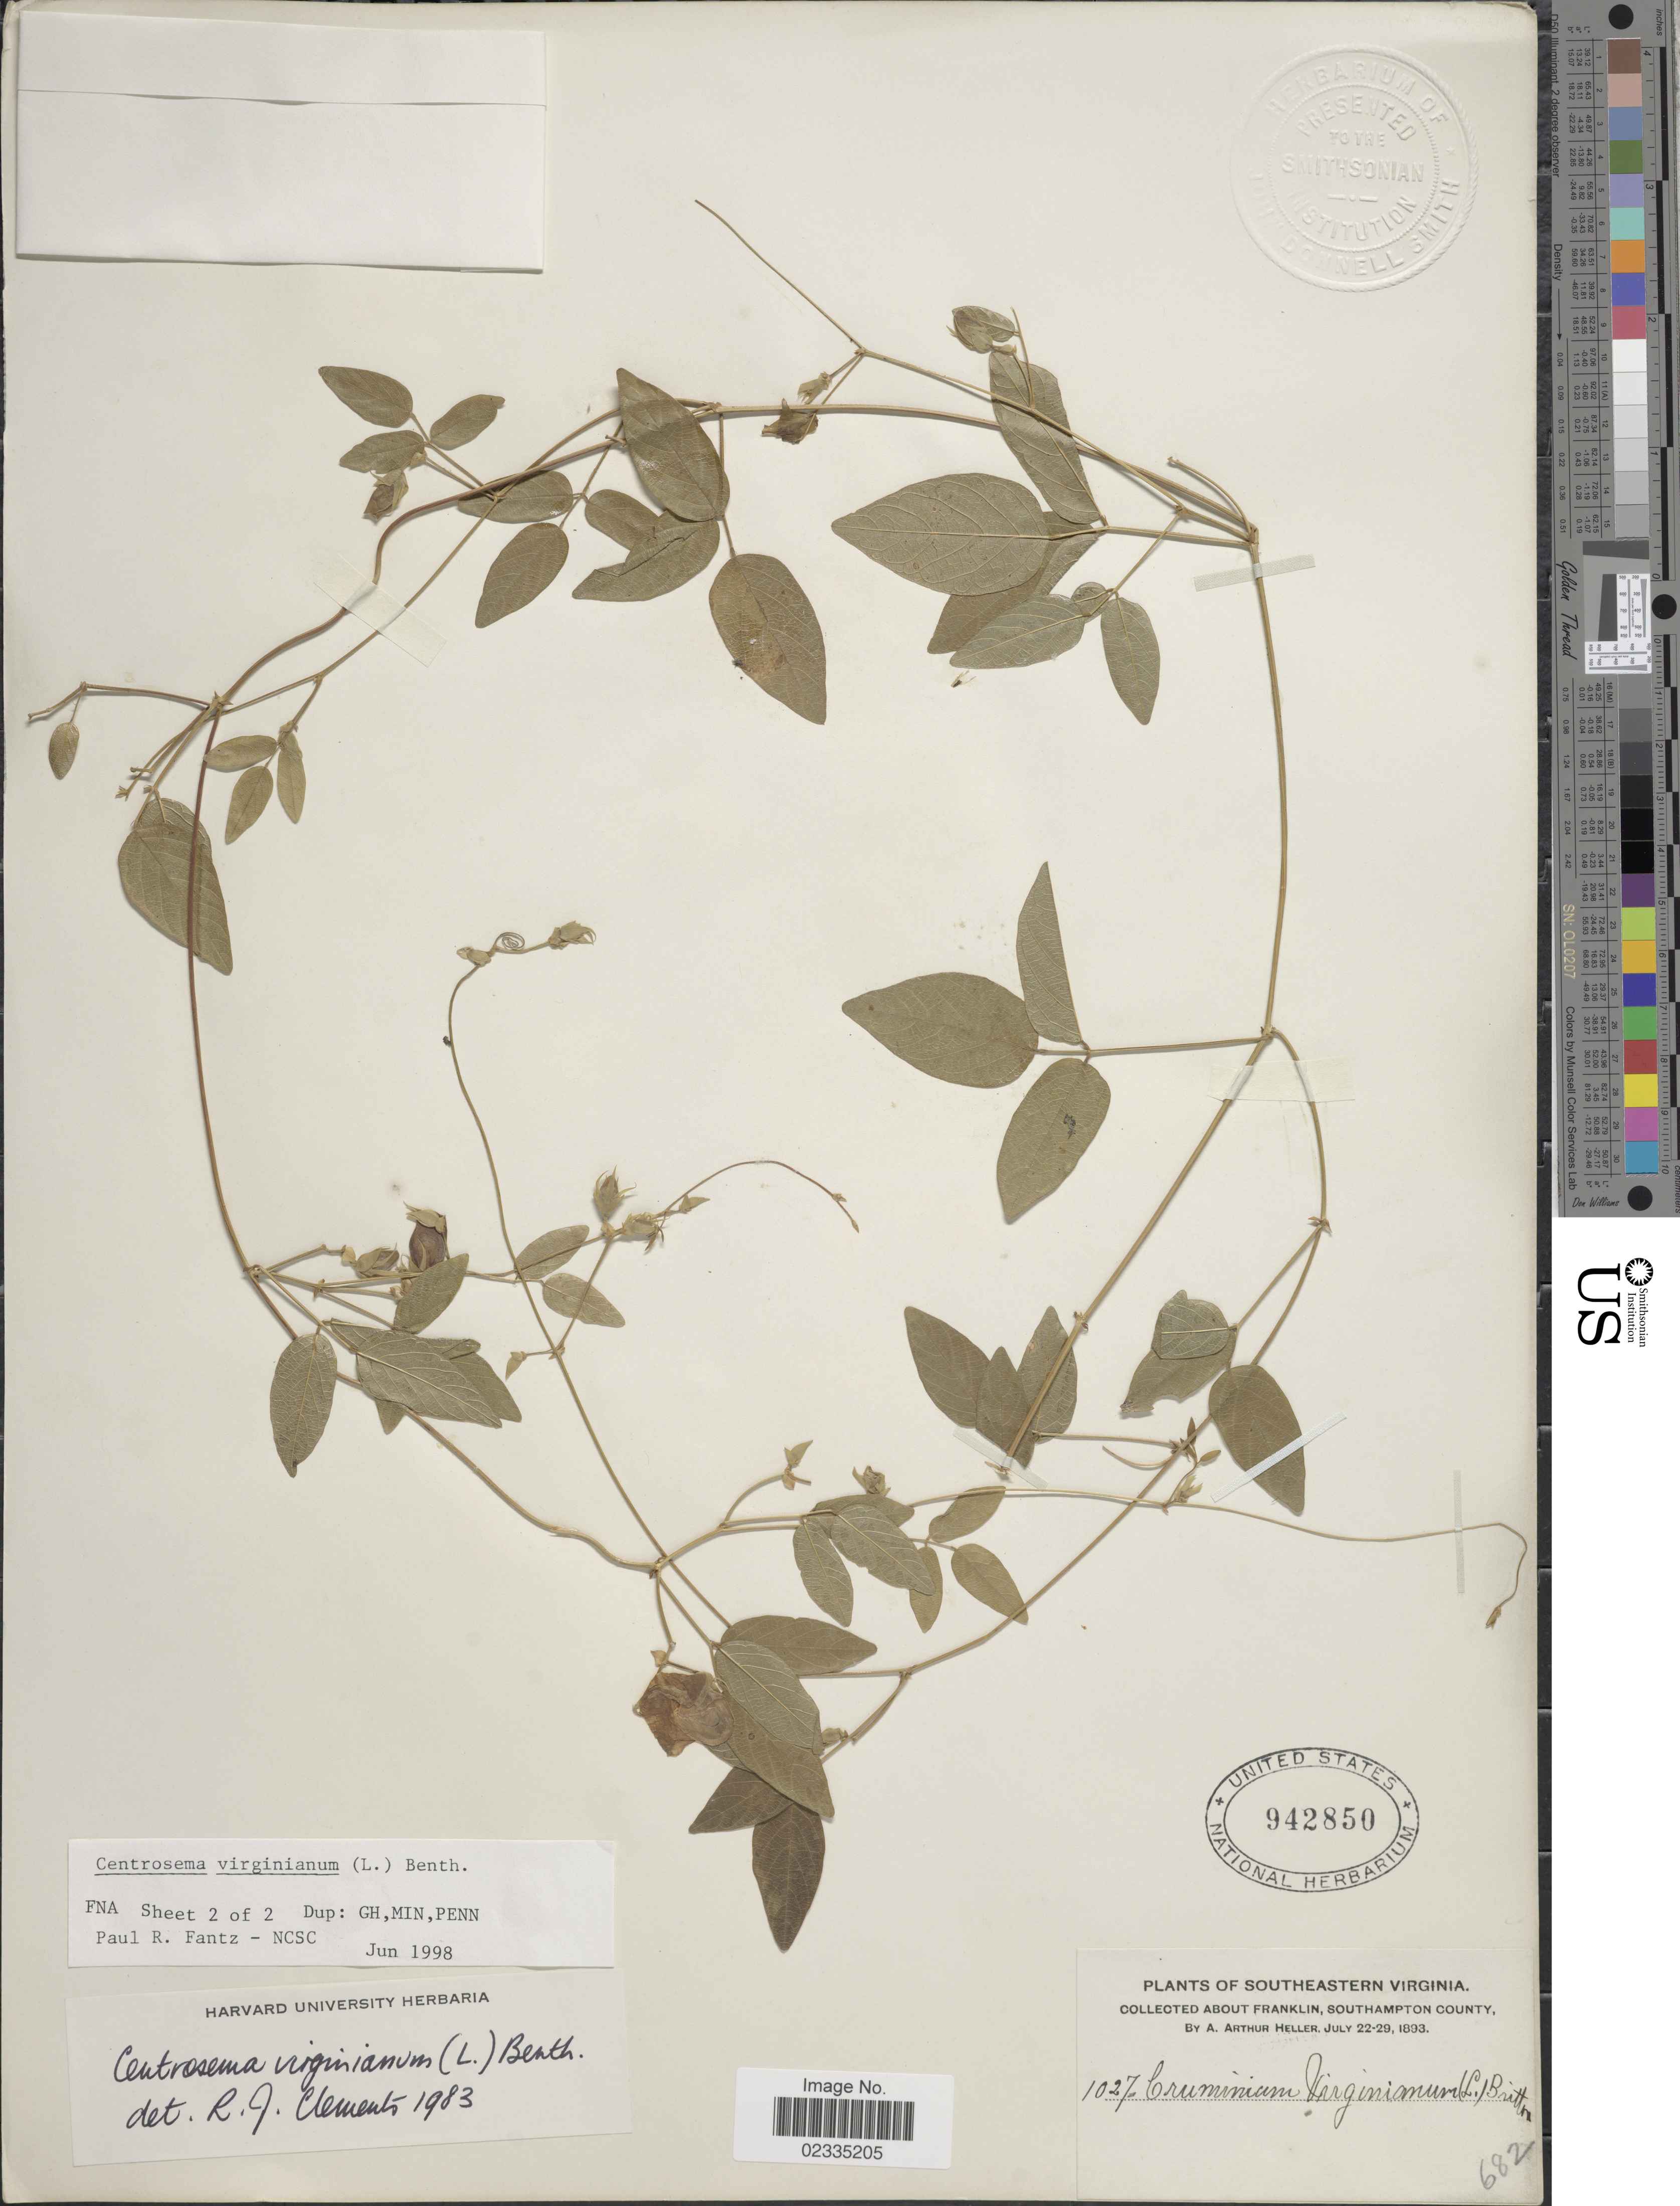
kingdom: Plantae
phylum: Tracheophyta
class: Magnoliopsida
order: Fabales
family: Fabaceae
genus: Centrosema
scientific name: Centrosema virginianum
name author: (L.) Benth.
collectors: A. A. Heller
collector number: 1027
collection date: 1893-07-22/1893-07-29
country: United States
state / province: Virginia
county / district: City of Franklin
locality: Southeastern Virginia, About Franklin, Southampton County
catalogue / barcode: US 942850